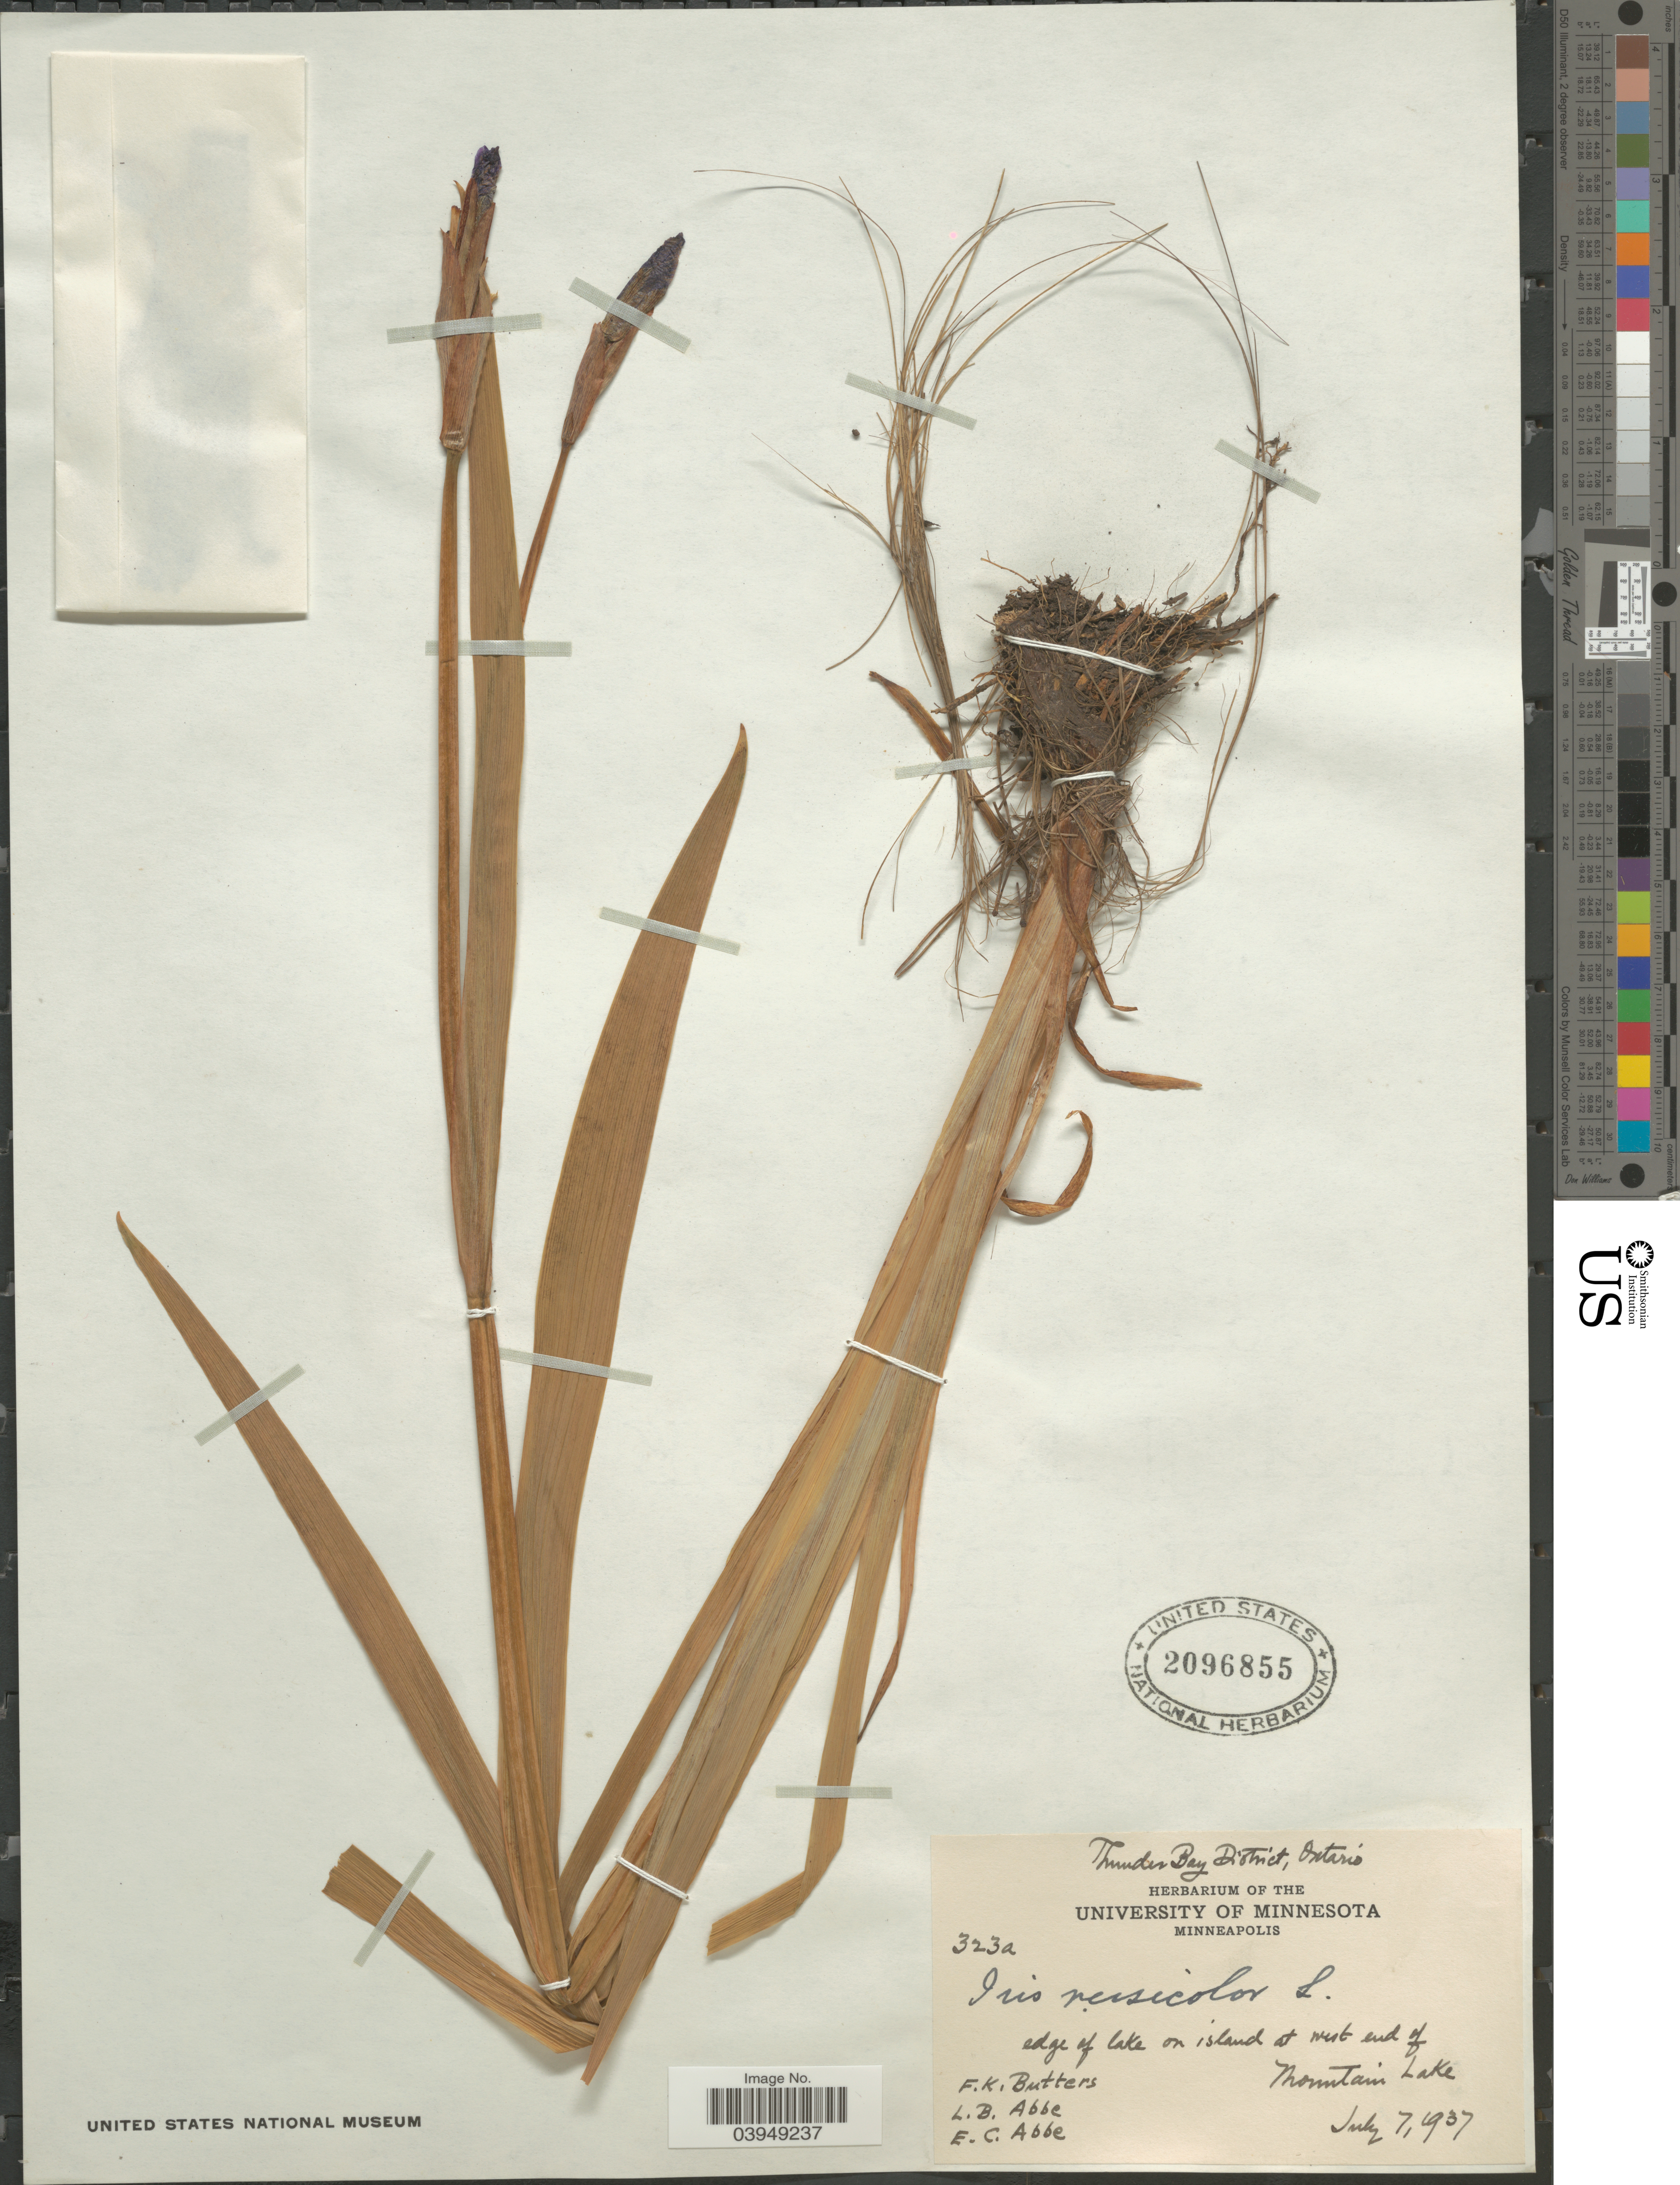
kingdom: Plantae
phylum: Tracheophyta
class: Liliopsida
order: Asparagales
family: Iridaceae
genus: Iris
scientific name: Iris versicolor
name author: L.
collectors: F. K. Butters, L. B. Abbe & E. C. Abbe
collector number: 323a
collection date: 1937-07-07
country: Canada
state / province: Ontario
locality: Thunder Bay District. Edge of lake on island at west end of Mountain Lake.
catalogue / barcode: US 2096855